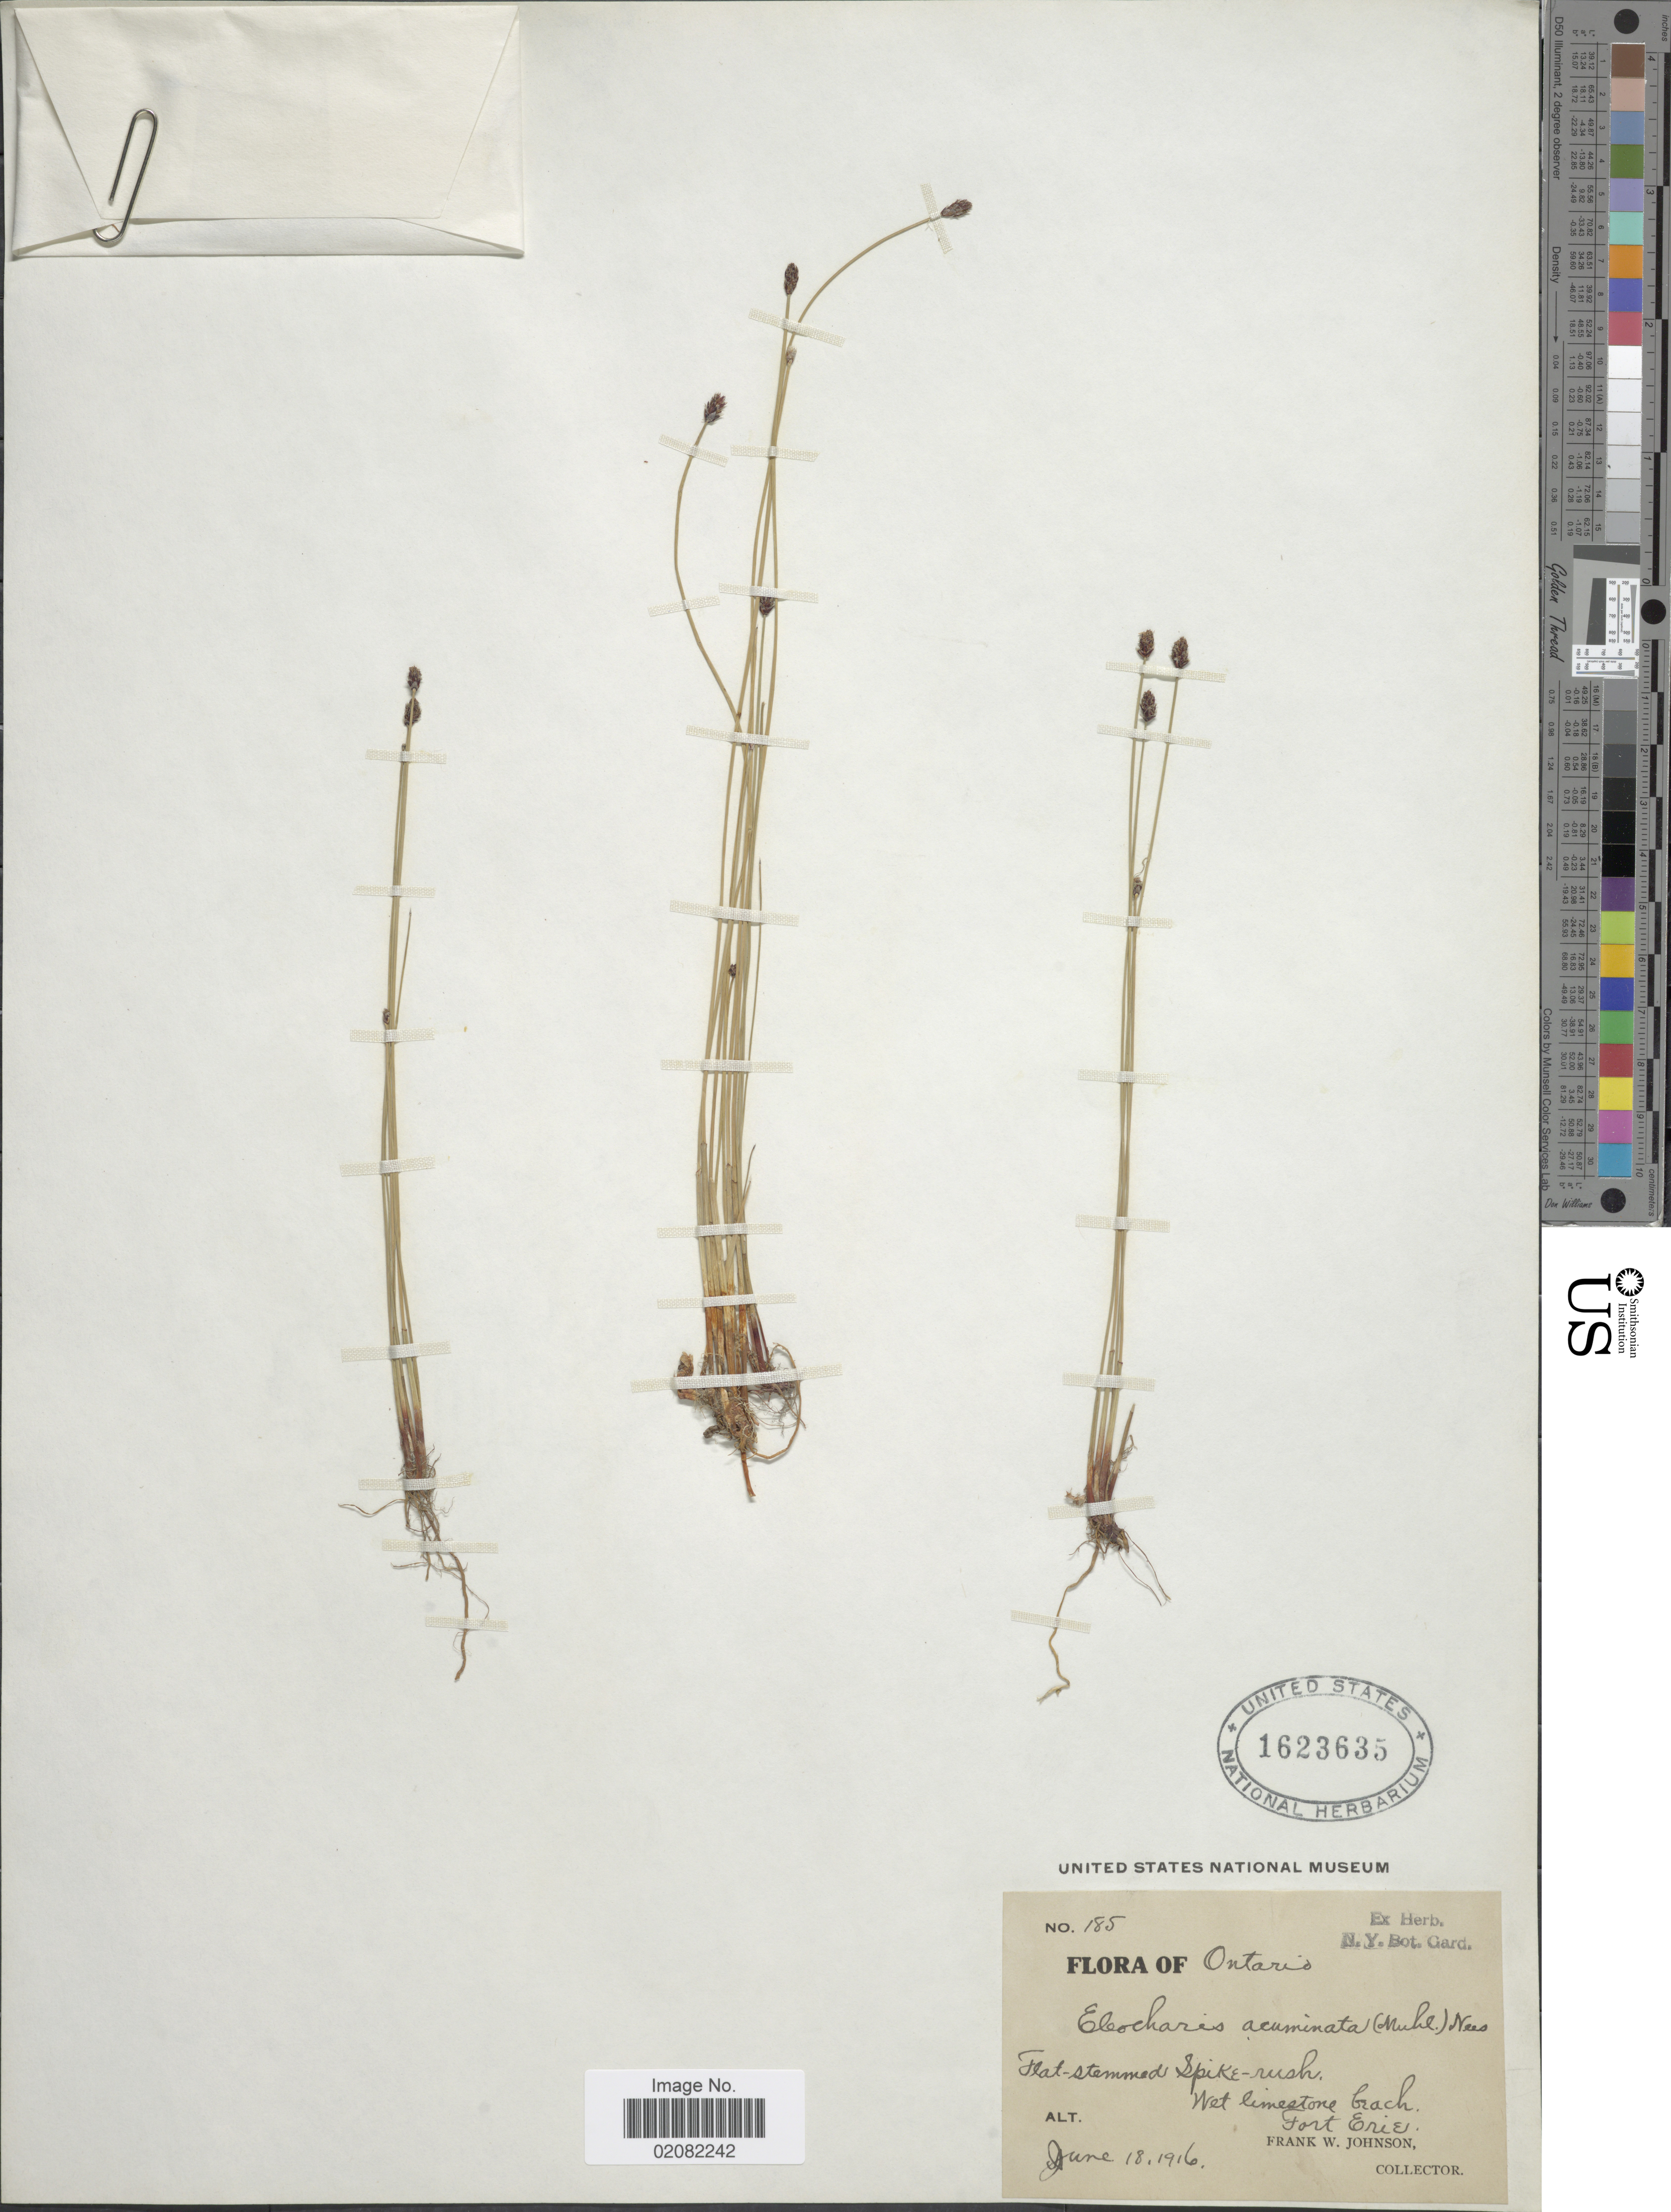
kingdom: Plantae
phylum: Tracheophyta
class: Liliopsida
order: Poales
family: Cyperaceae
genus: Eleocharis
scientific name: Eleocharis compressa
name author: Sull.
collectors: F. W. Johnson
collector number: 185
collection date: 1916-06-18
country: Canada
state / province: Ontario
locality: Fort Erie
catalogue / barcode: US 1623635